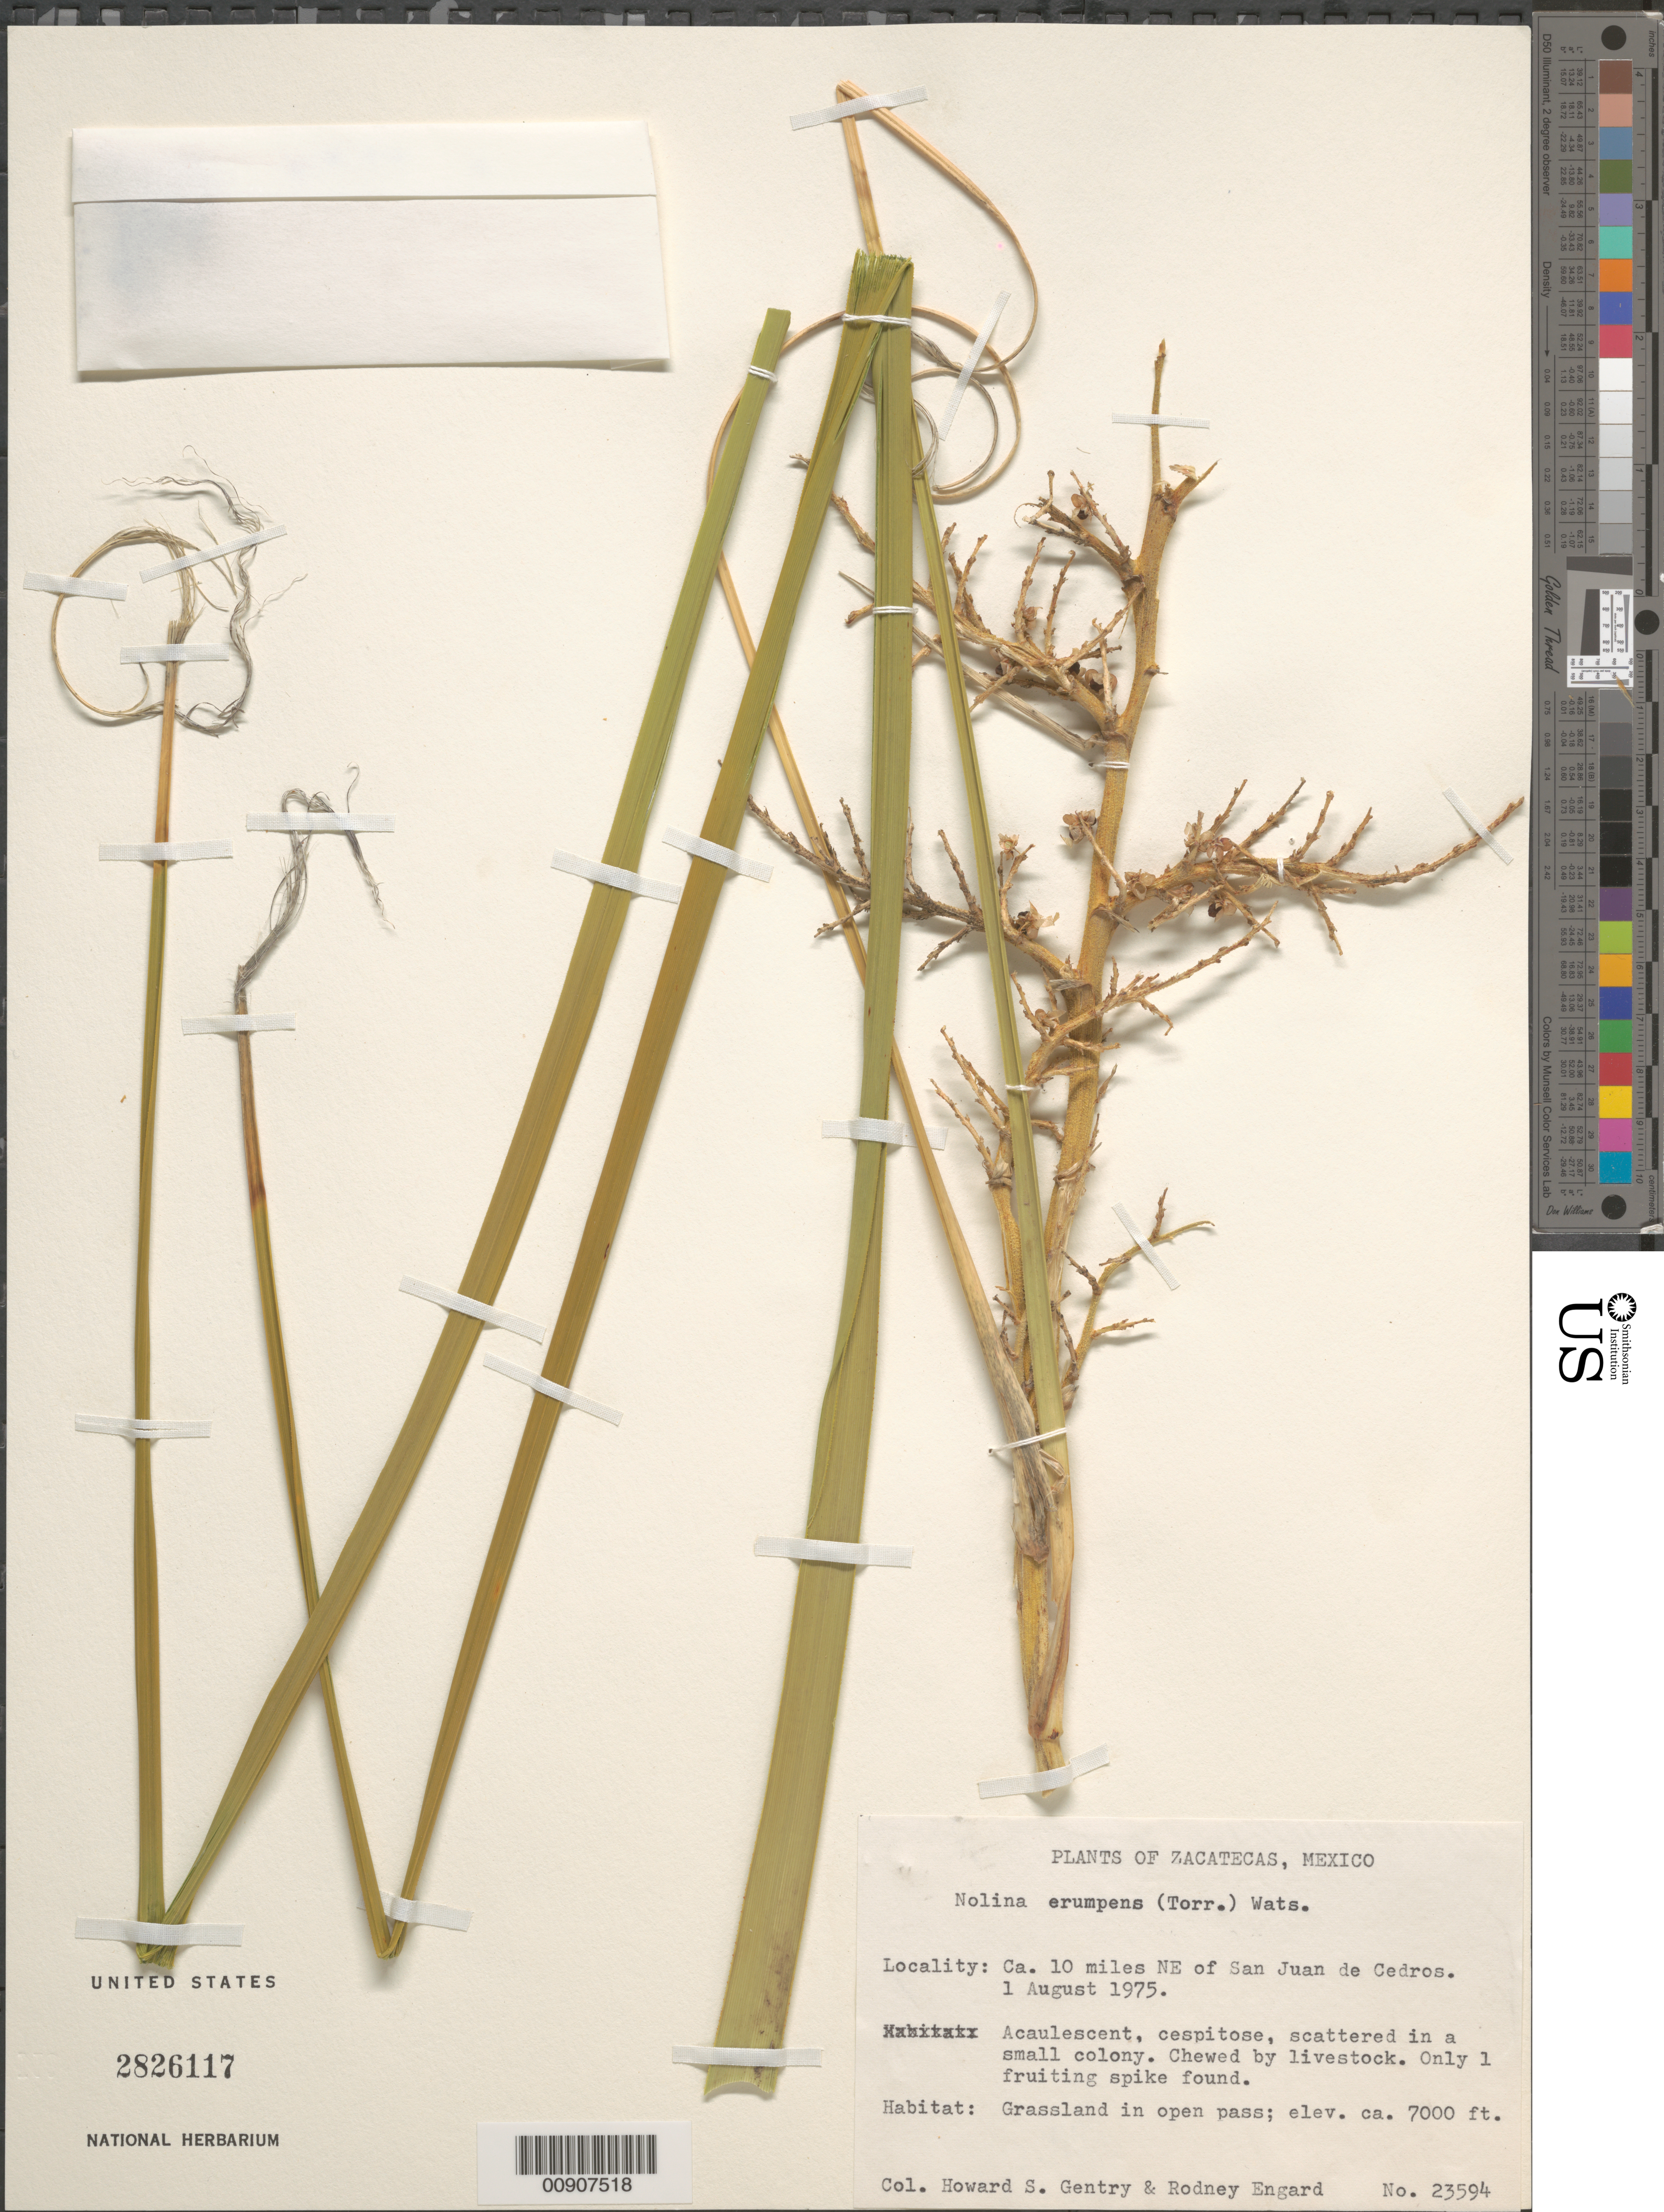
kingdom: Plantae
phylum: Tracheophyta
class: Liliopsida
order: Asparagales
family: Asparagaceae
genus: Nolina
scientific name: Nolina erumpens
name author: (Torr.) S. Watson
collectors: H. S. Gentry & R. Engard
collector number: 23594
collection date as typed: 01 Aug 1975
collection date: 1975-08-01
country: Mexico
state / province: Zacatecas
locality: Zacatecas: Ca. 10 miles NE of San Juan de Cedros.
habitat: Grassland in open pass.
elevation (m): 2134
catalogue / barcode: US 2826117